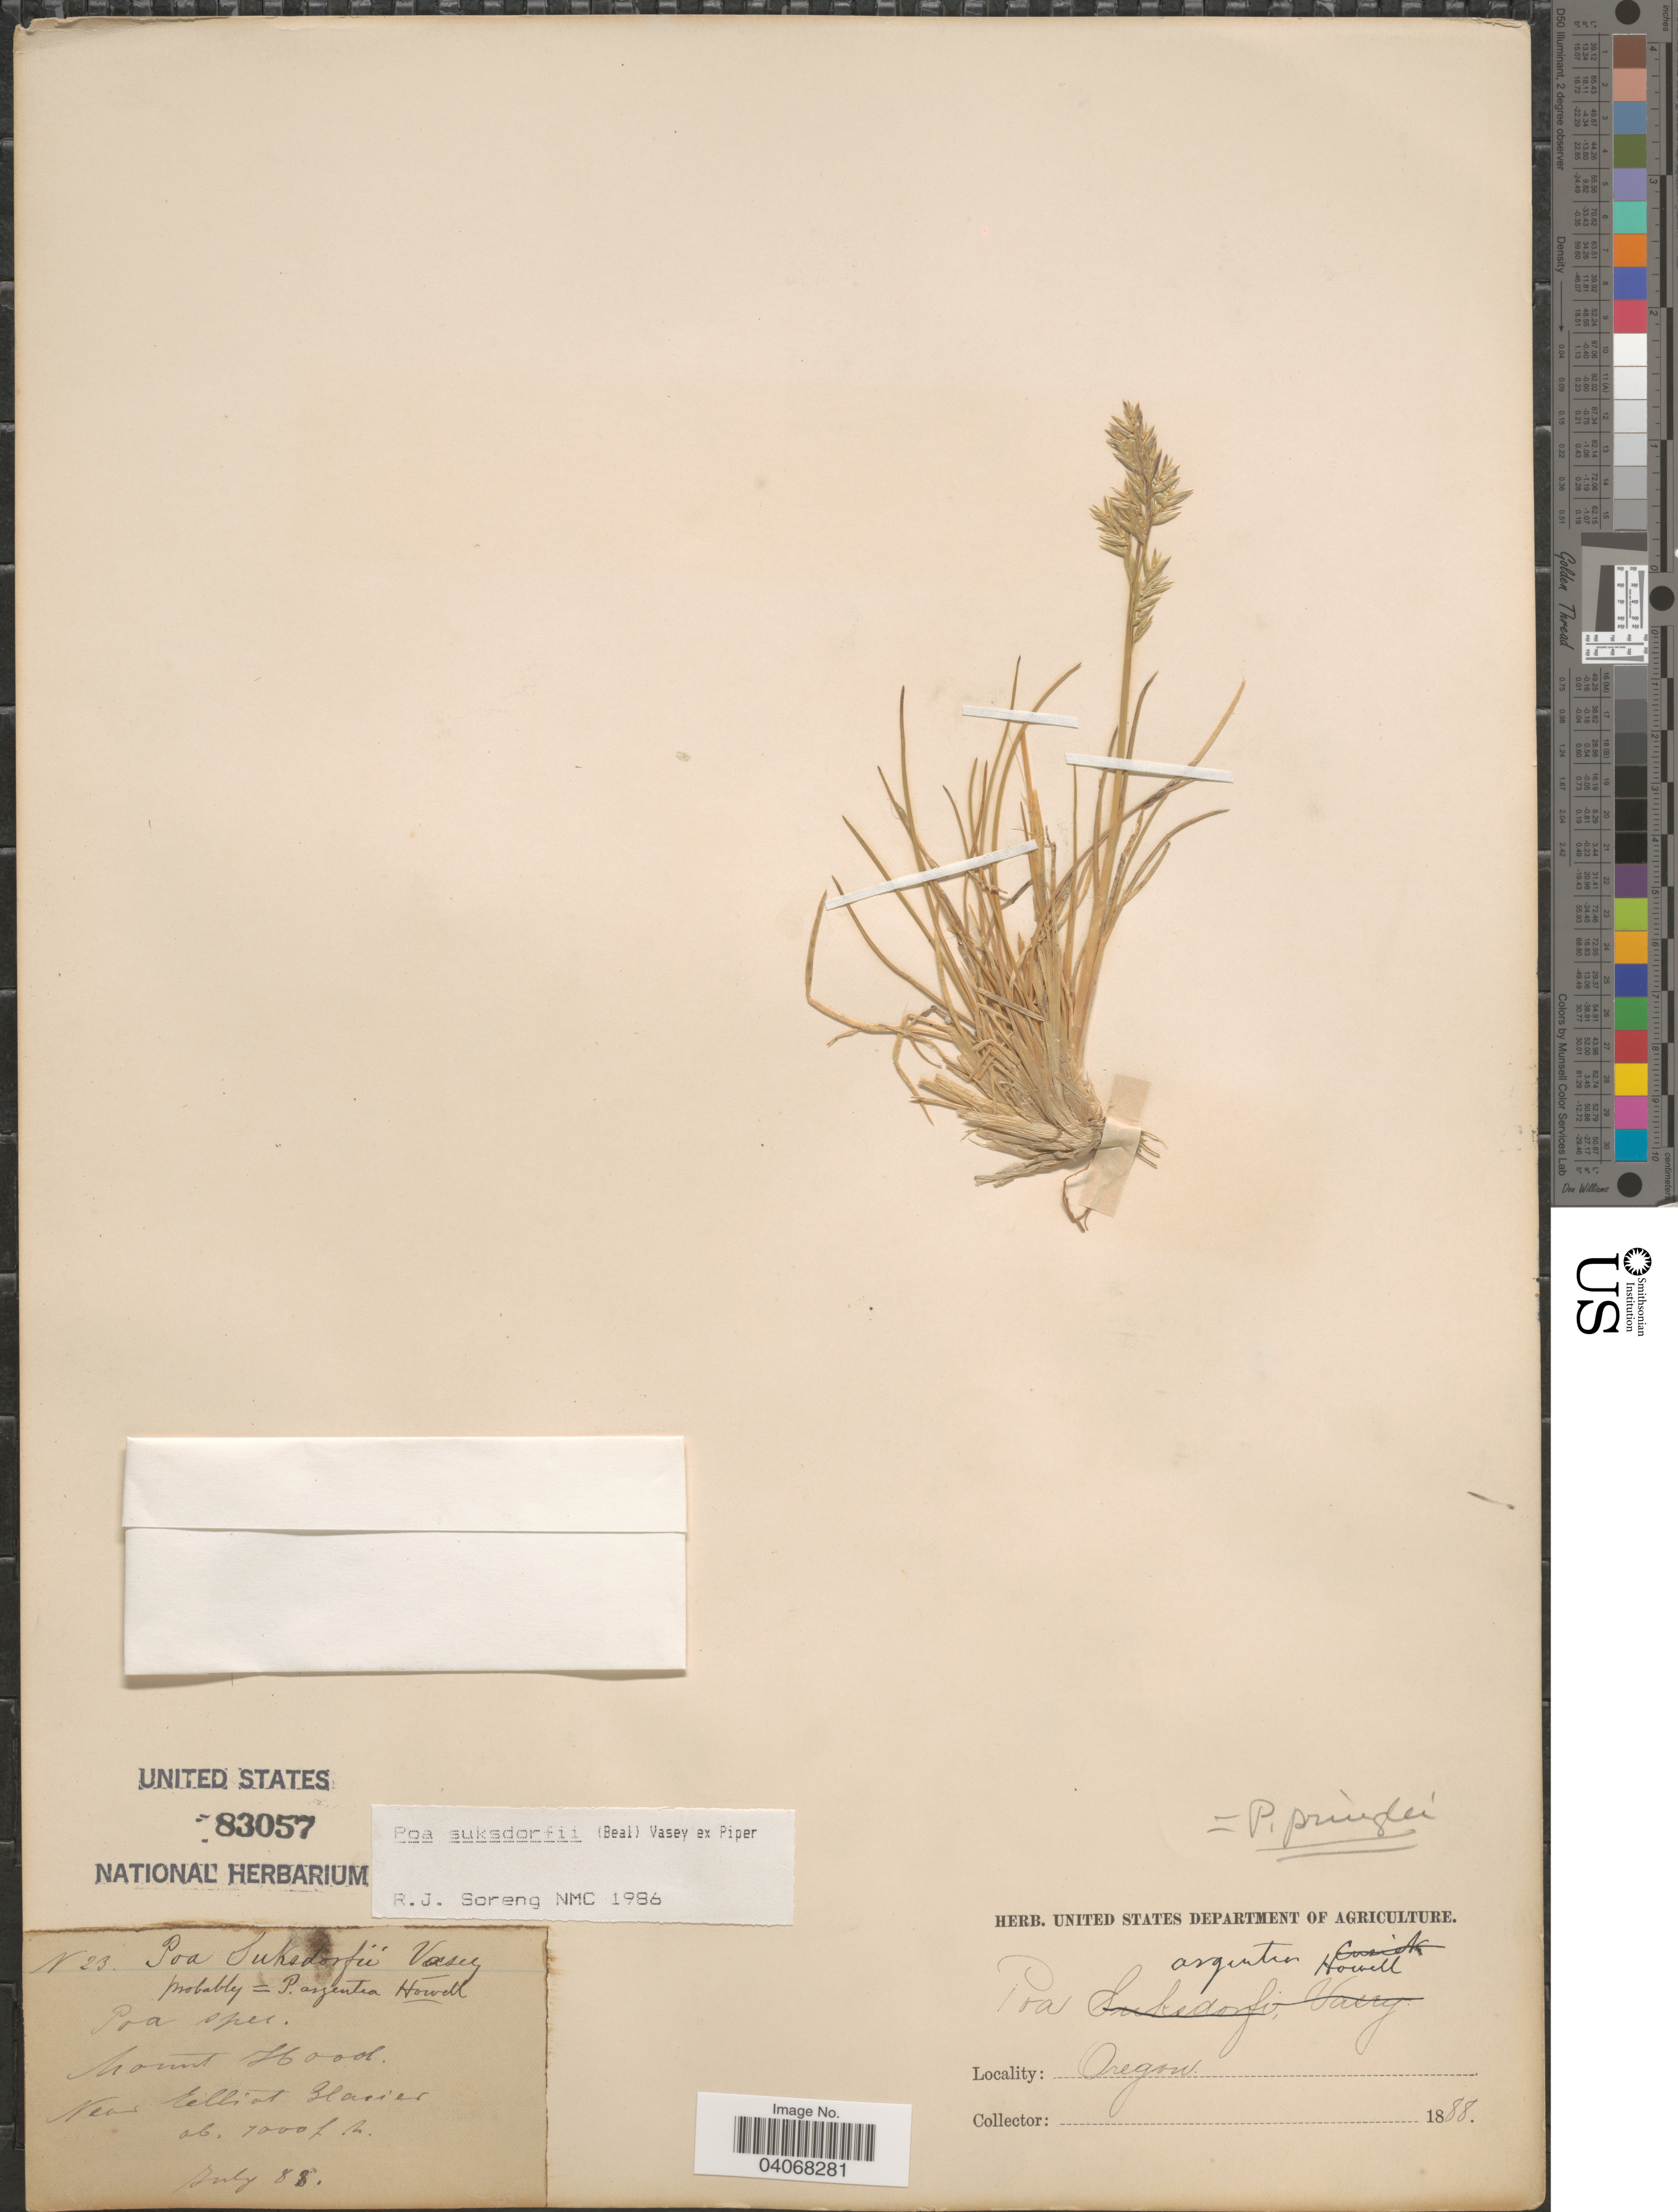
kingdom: Plantae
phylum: Tracheophyta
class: Liliopsida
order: Poales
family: Poaceae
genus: Poa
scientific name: Poa suksdorfii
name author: (W.J. Beal) Vasey ex Piper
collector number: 23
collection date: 1888-07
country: United States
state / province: Oregon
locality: Mount Hood. Near Elliot Glacier.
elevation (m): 2134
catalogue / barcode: US 83057